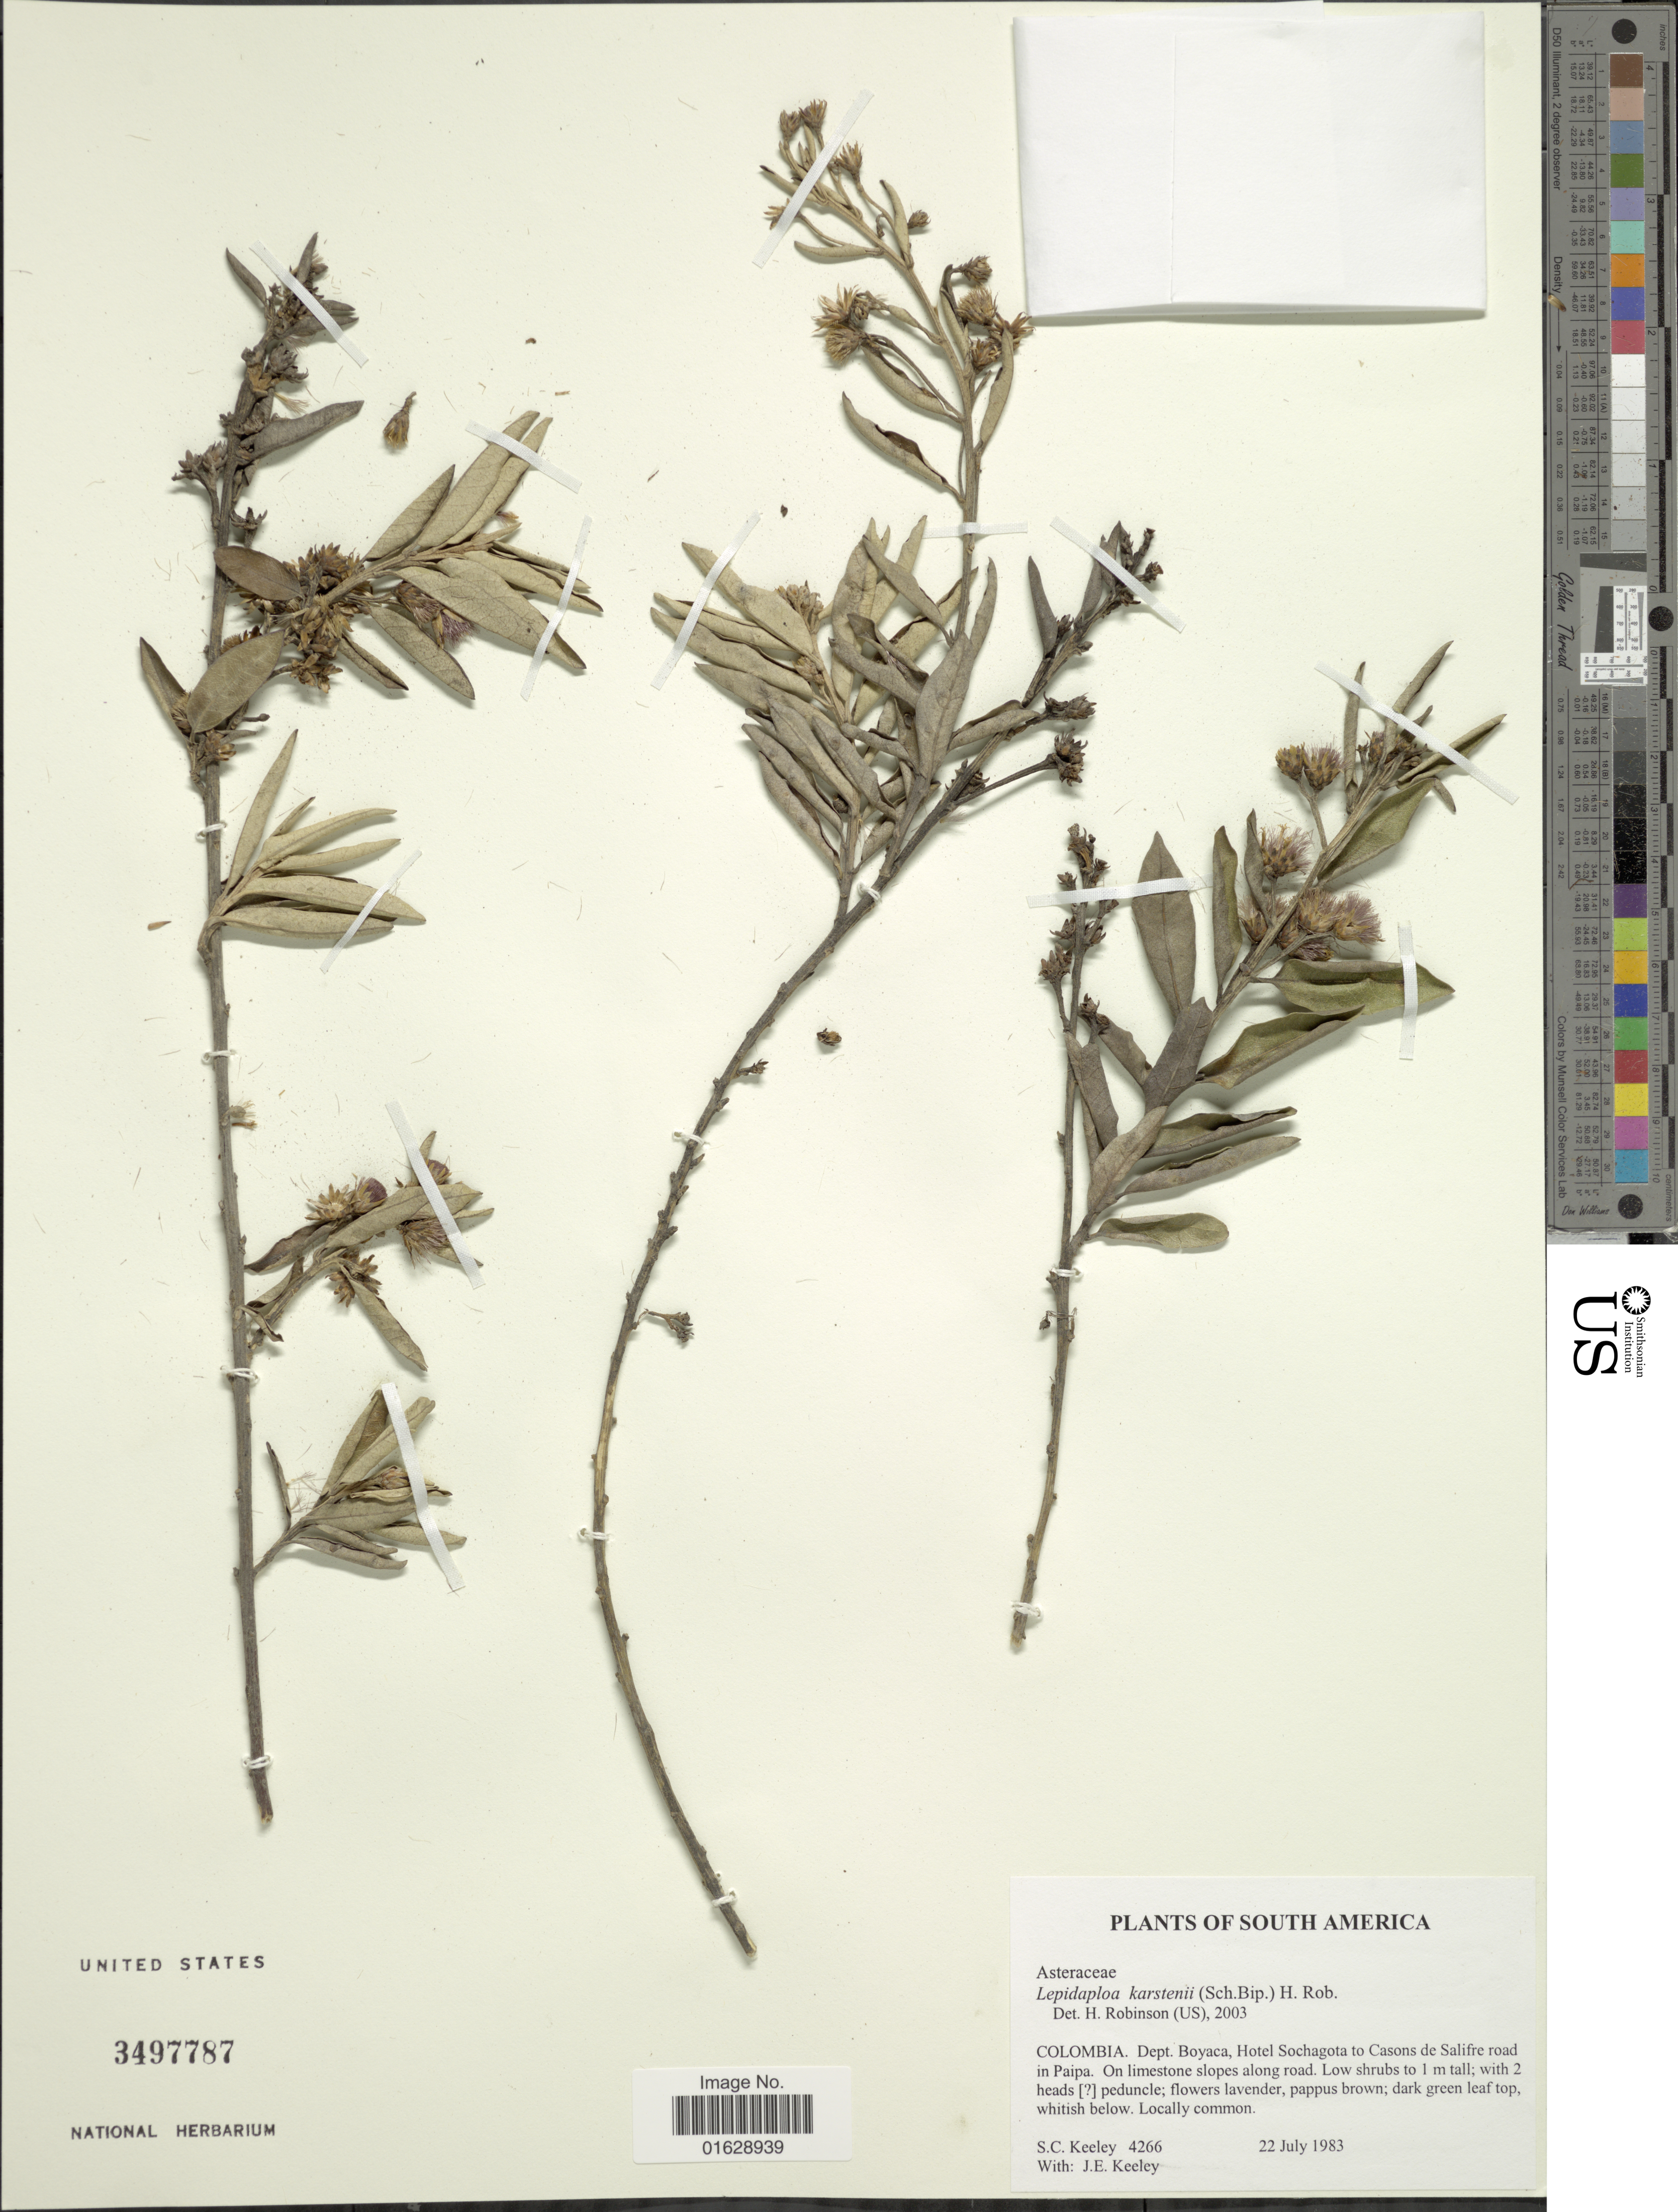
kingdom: Plantae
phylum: Tracheophyta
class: Magnoliopsida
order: Asterales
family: Asteraceae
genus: Lepidaploa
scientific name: Lepidaploa karstenii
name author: (Sch. Bip.) H. Rob.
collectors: S. C. Keeley & J. E. Keeley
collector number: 4266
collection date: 1983-07-22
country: Colombia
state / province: Boyacá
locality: Dept. Boyaca, Hotel Sochagota to Casons de Salifre road in Paipa. Along road.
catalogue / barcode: US 3497787